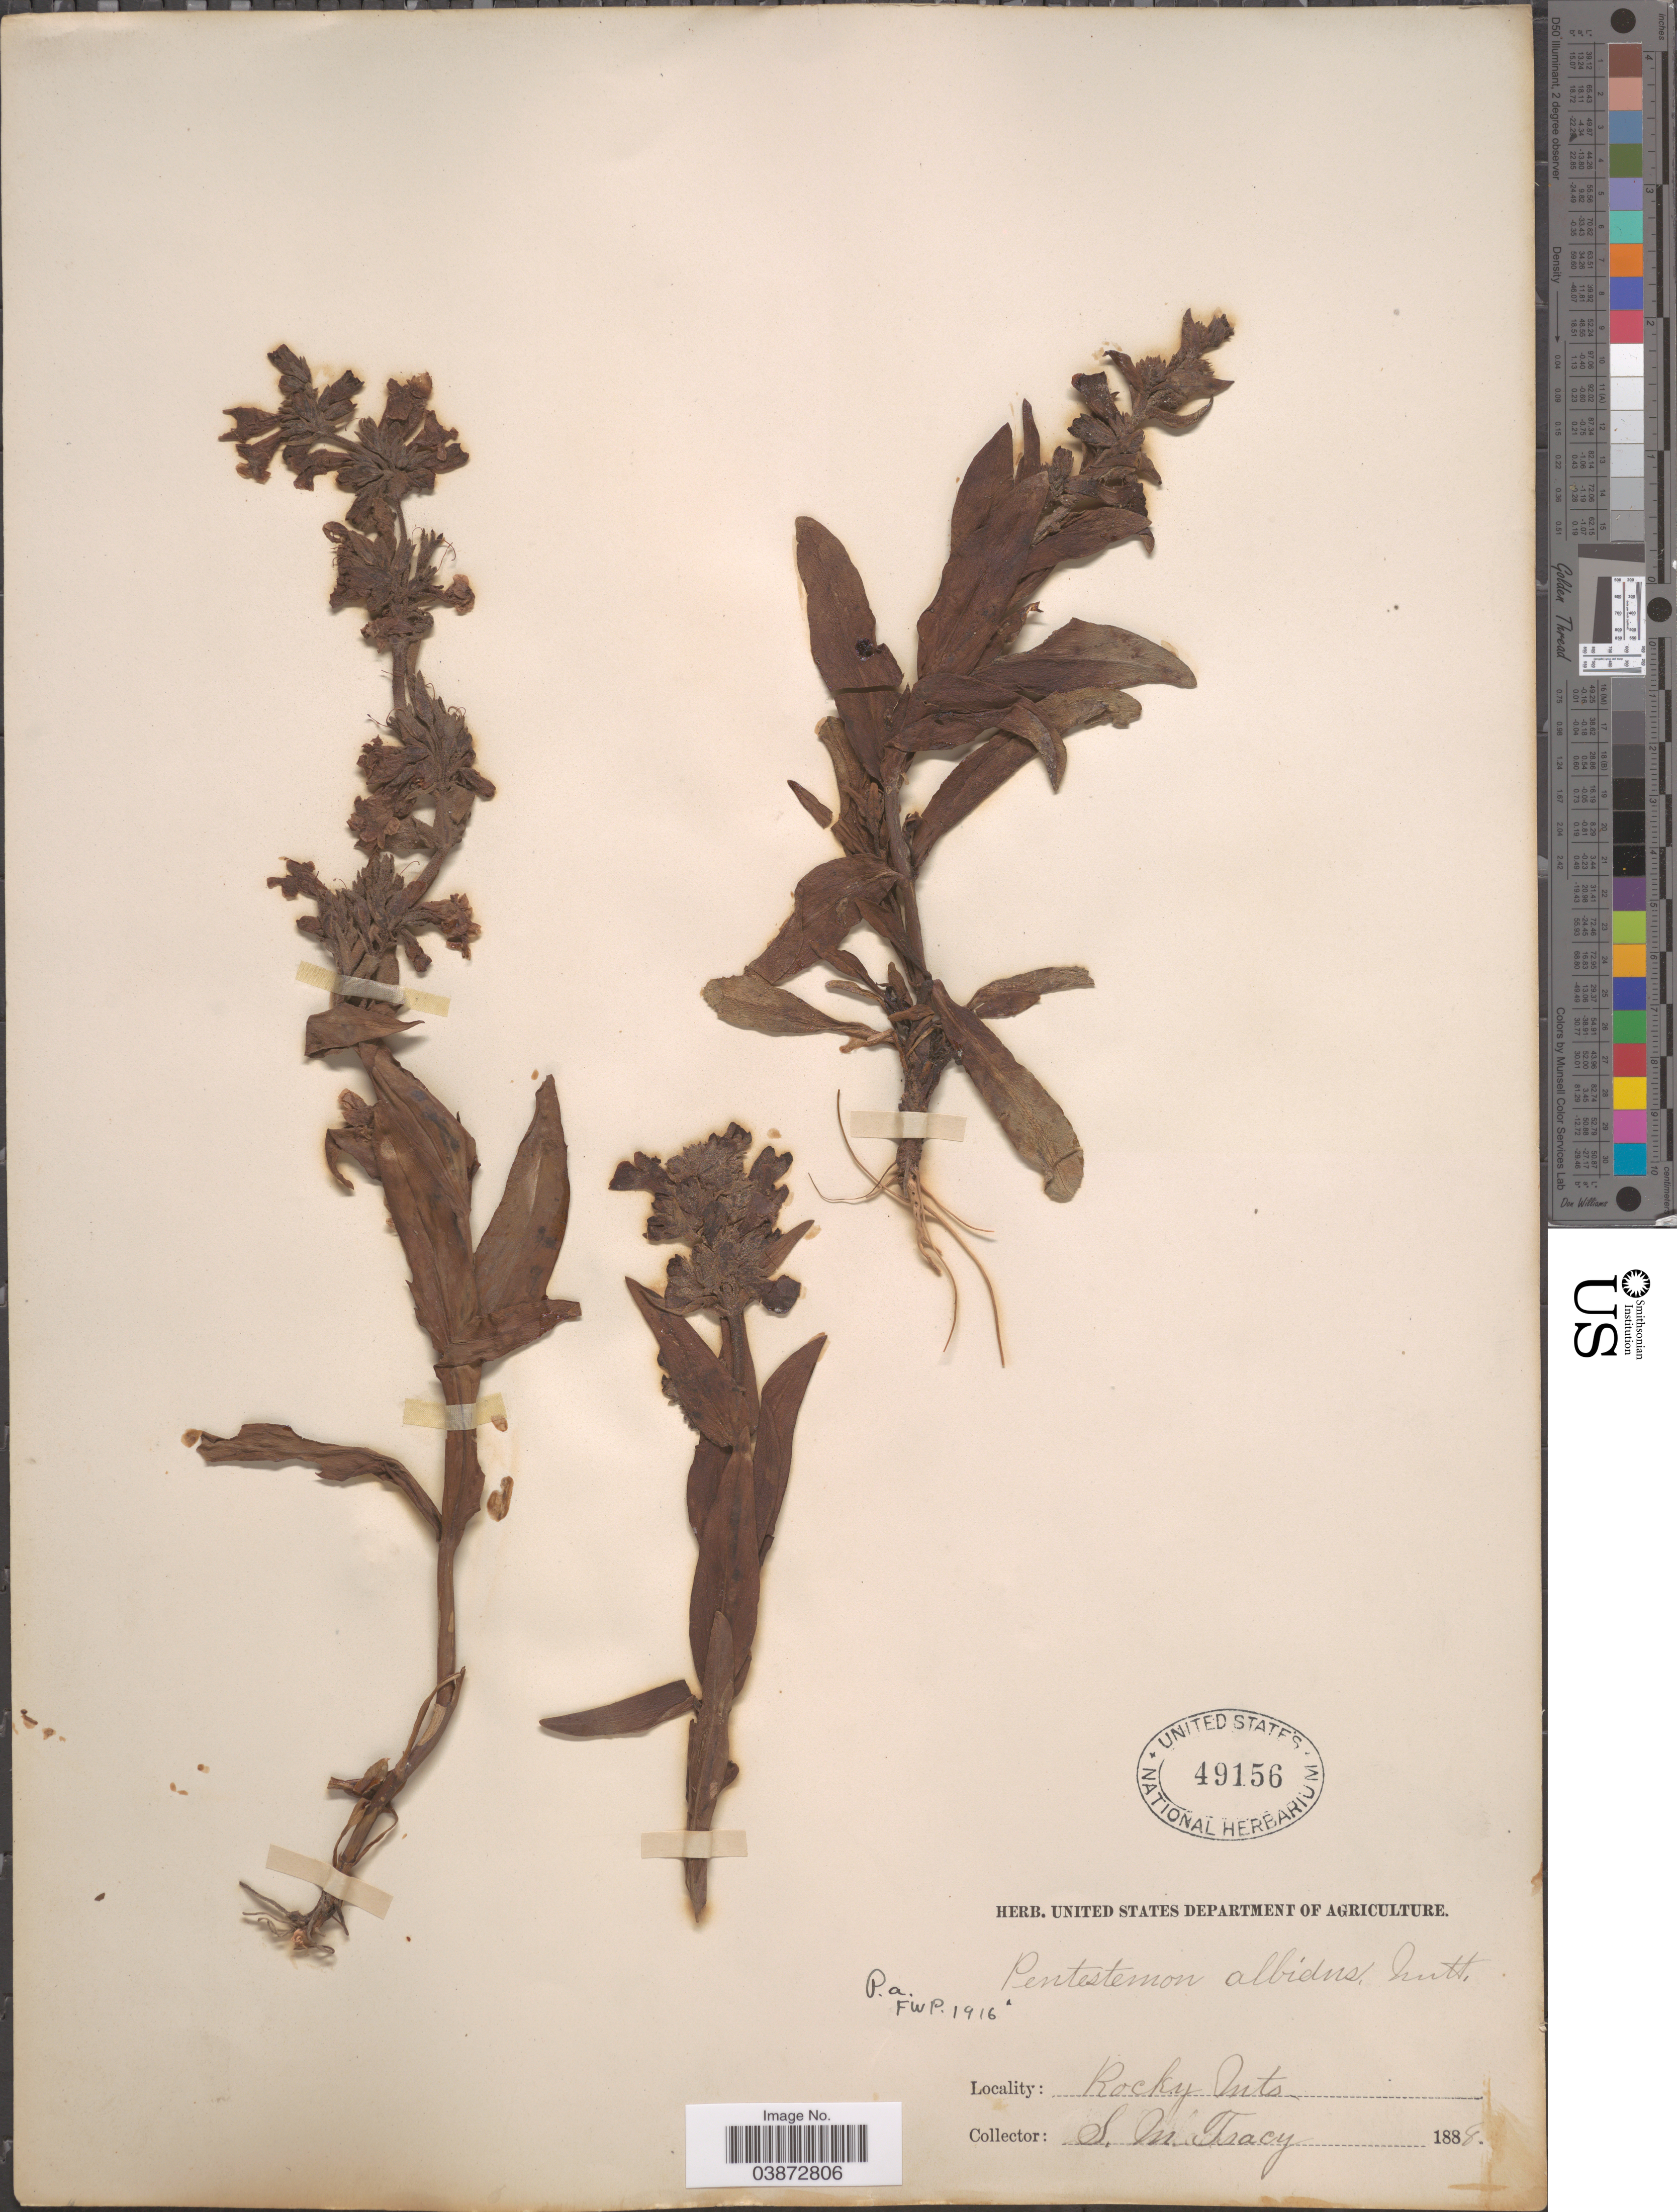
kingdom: Plantae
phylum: Tracheophyta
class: Magnoliopsida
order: Lamiales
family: Plantaginaceae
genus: Penstemon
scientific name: Penstemon albidus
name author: Nutt.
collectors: S. M. Tracy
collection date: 1888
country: United States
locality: Rocky Mts.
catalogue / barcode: US 49156